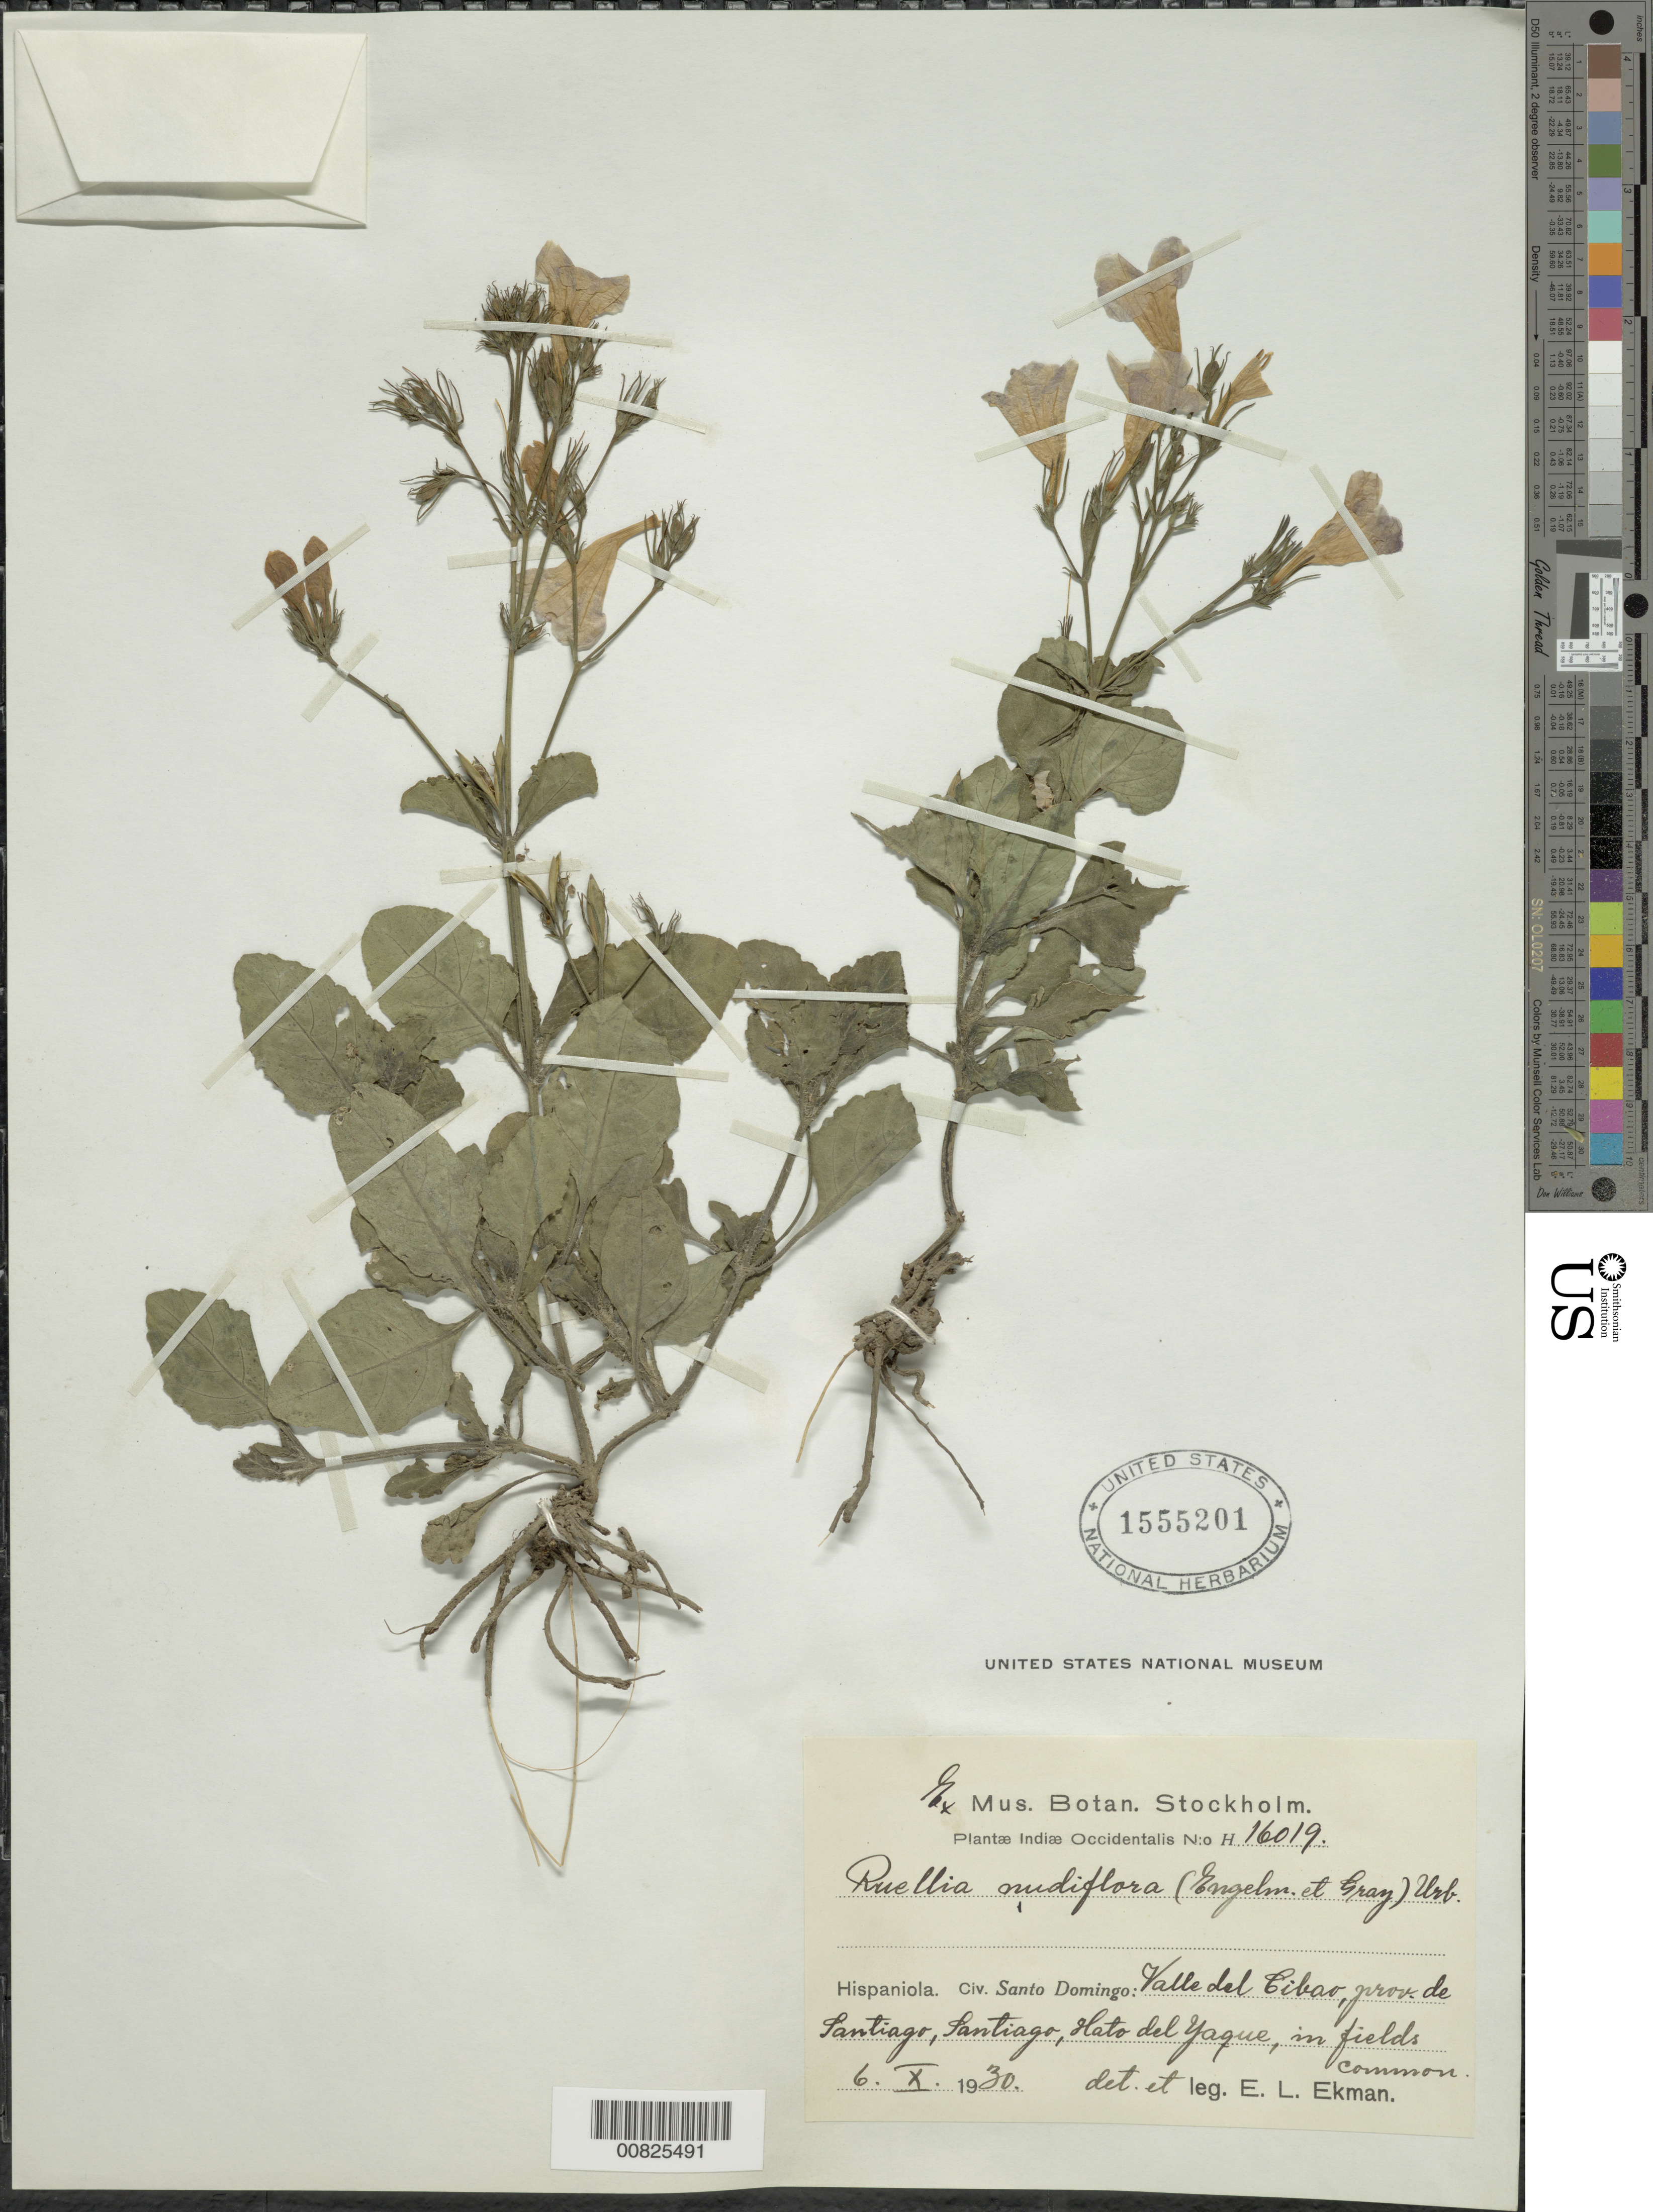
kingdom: Plantae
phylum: Tracheophyta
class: Magnoliopsida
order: Lamiales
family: Acanthaceae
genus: Ruellia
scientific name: Ruellia nudiflora var. insularis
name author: Leonard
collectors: E. L. Ekman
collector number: H 16019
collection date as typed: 06 Oct 1930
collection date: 1930-10-06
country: Dominican Republic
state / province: Santiago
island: Hispaniola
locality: Valle del Cibao, Santiago, Hato del Yaque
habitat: In fields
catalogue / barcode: US 1555201